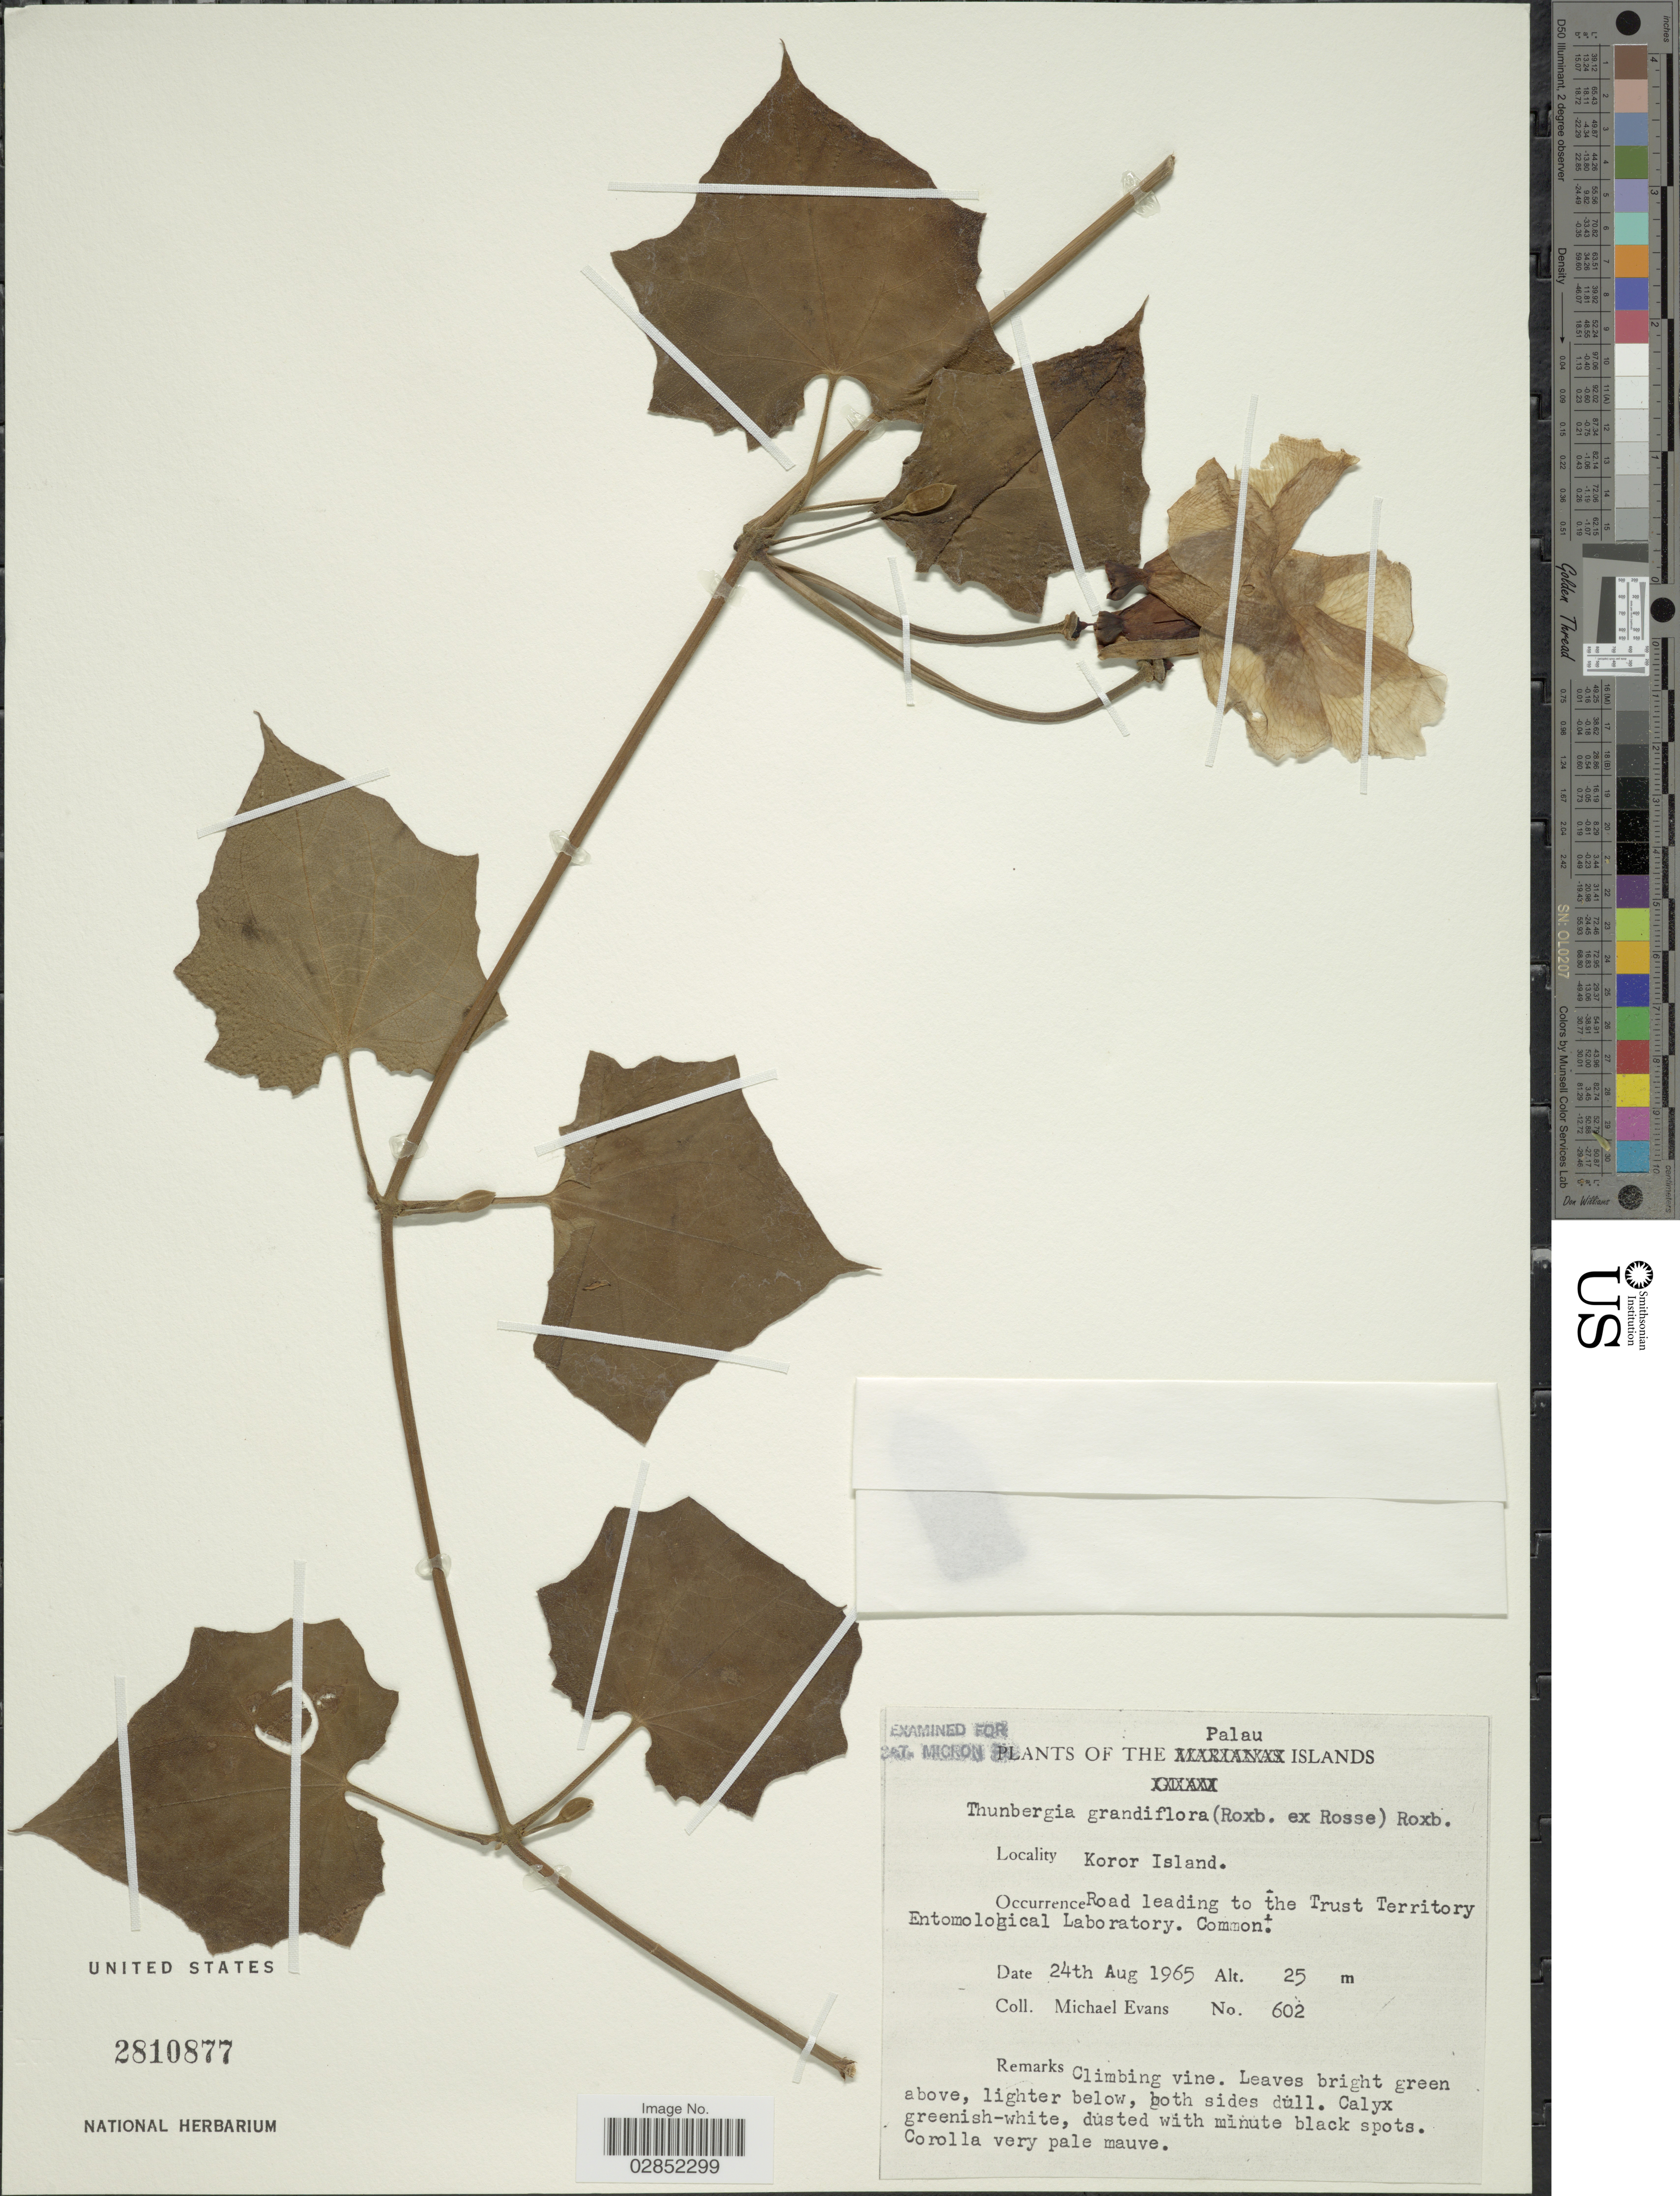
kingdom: Plantae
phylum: Tracheophyta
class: Magnoliopsida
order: Lamiales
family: Acanthaceae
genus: Thunbergia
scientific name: Thunbergia grandiflora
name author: Roxb.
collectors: M. Evans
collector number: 602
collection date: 1965-08-24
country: Palau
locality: Palau Islands. Koror Island. Road leading to the Trust Territory Entomological Laboratory.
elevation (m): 25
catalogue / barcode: US 2810877